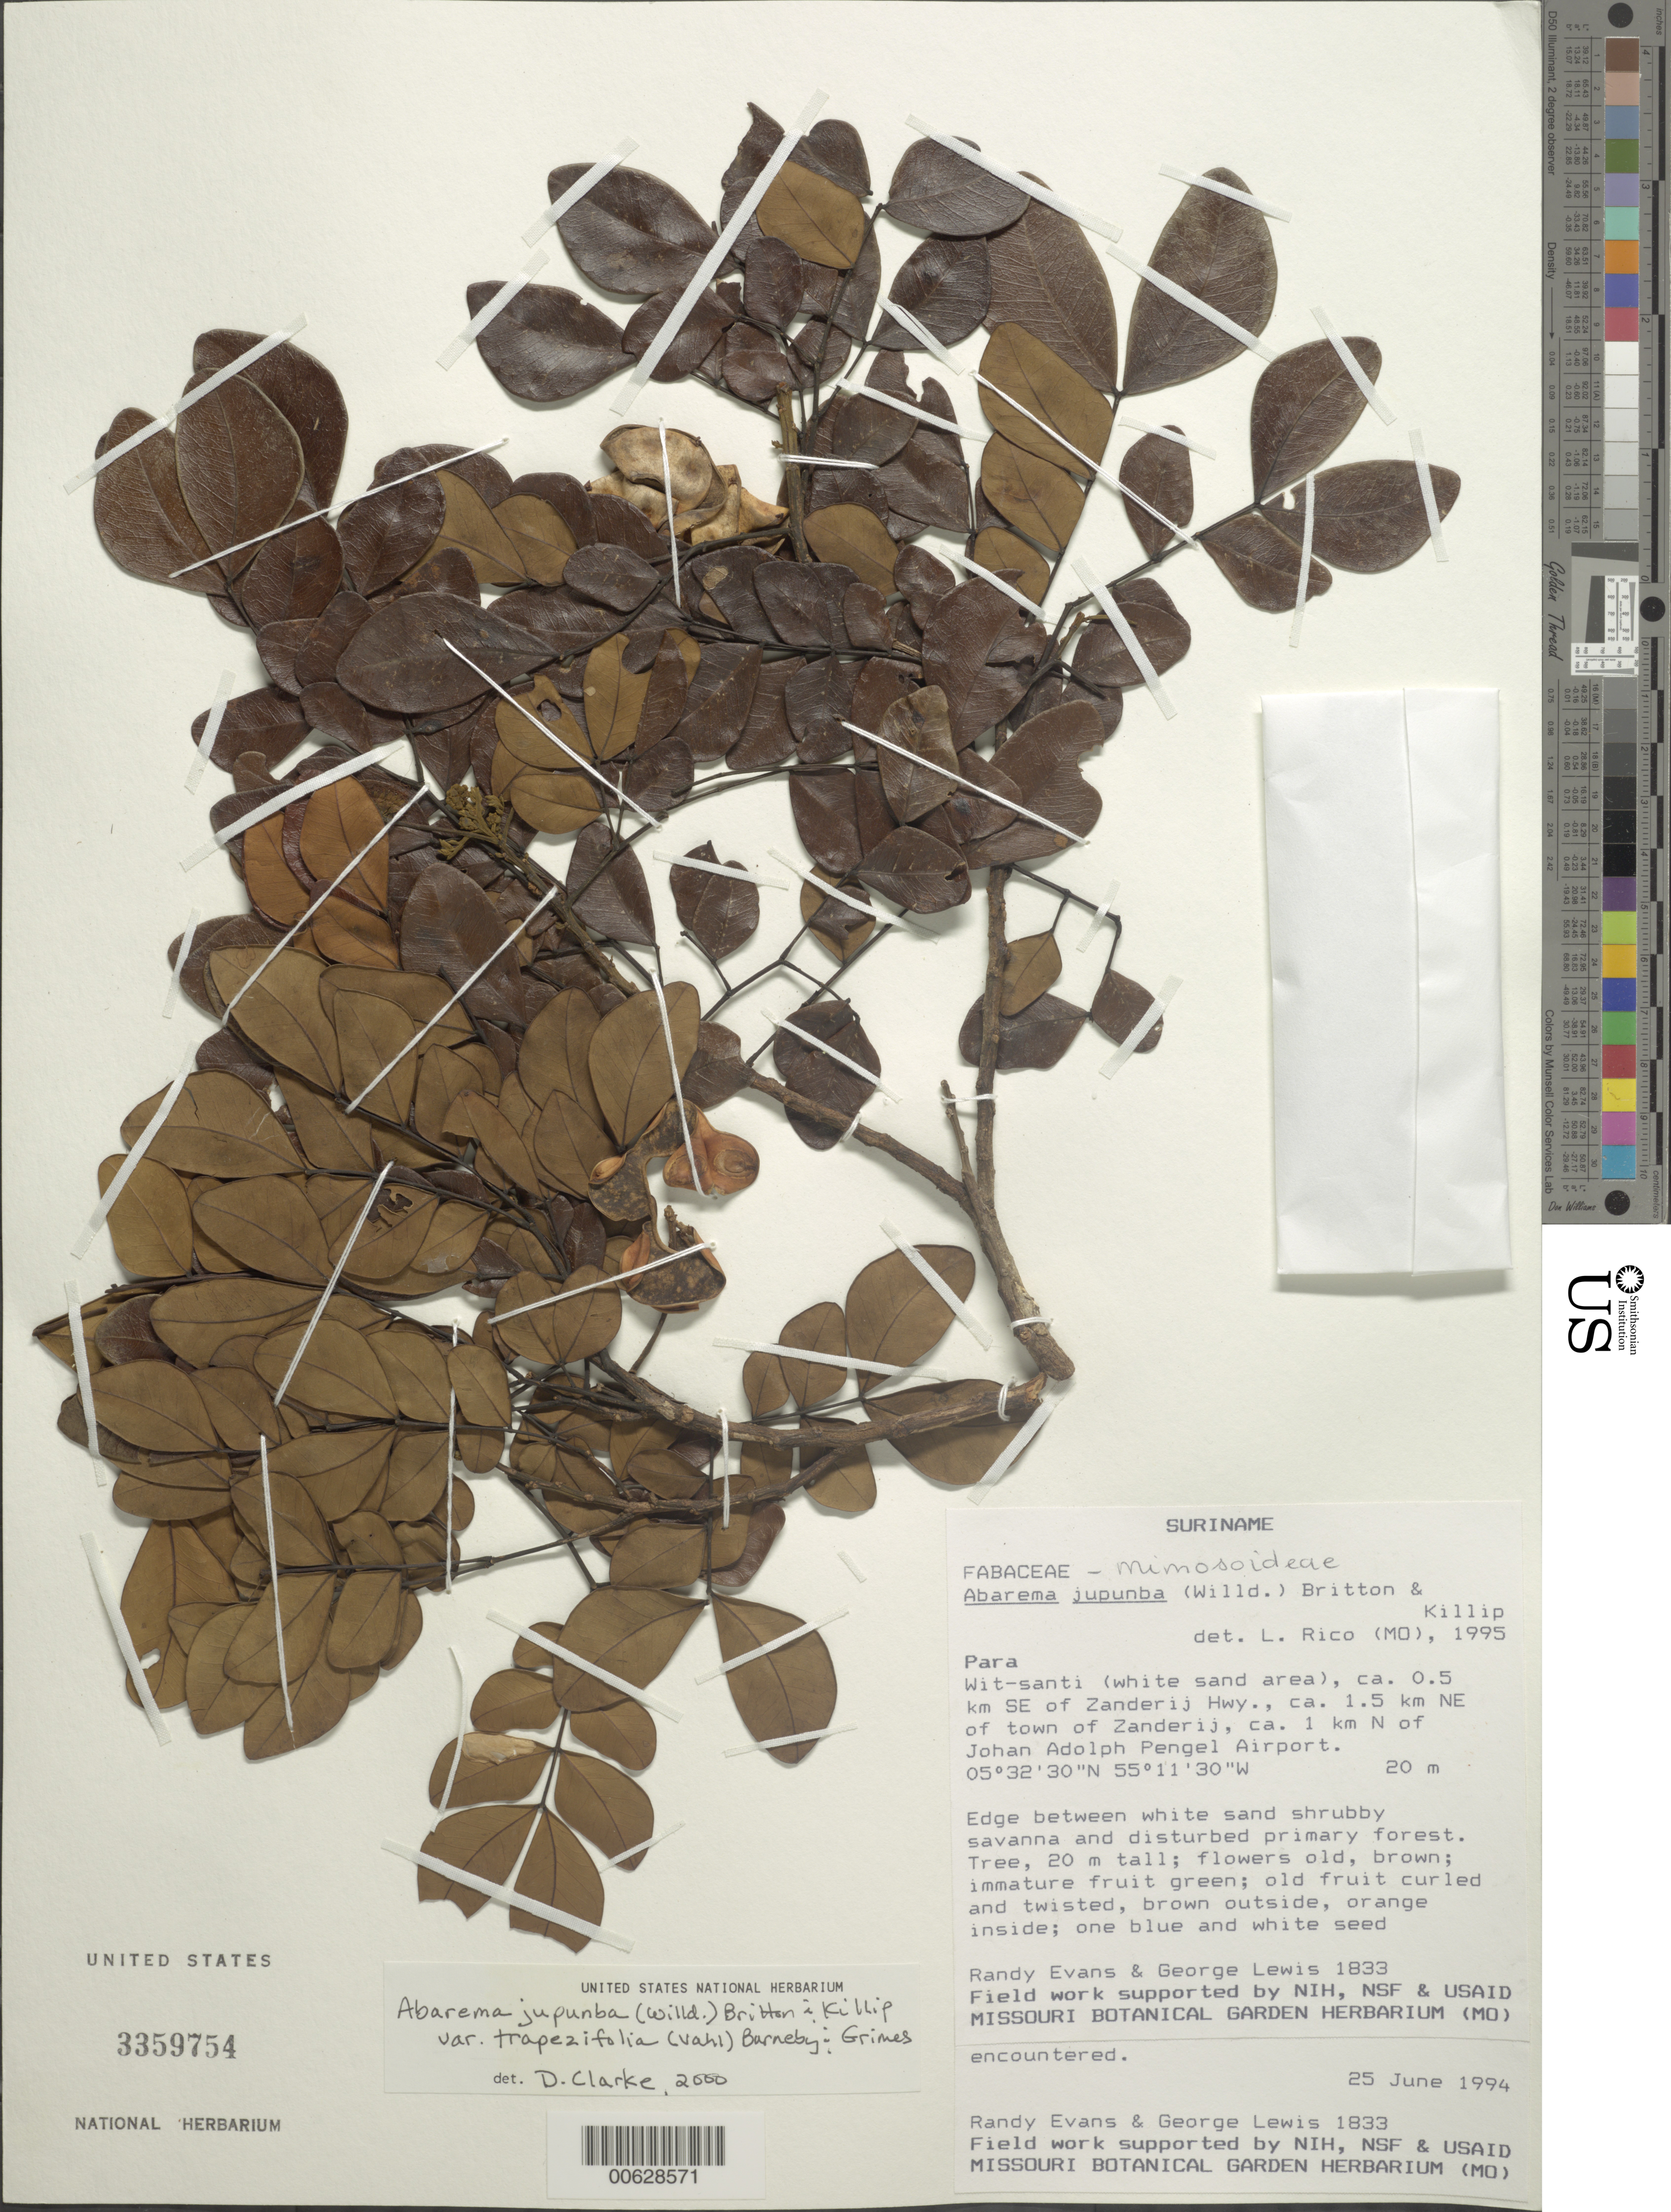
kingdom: Plantae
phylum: Tracheophyta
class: Magnoliopsida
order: Fabales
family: Fabaceae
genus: Abarema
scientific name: Abarema jupunba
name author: (Willd.) Britton & Killip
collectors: R. Evans & G. Lewis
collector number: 1833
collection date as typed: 25-Jun-94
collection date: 1994-06-25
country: Suriname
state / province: Para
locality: Wit-santi, ca. 0.5 km SE of Zanderij Hwy., 1.5 km NE of town of Zanderij, ca 1 km N of Johan Adolph Pengel Airport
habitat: Edge between white sand shrubby savanna and disturbed primary forest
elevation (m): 20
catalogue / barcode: US 3359754